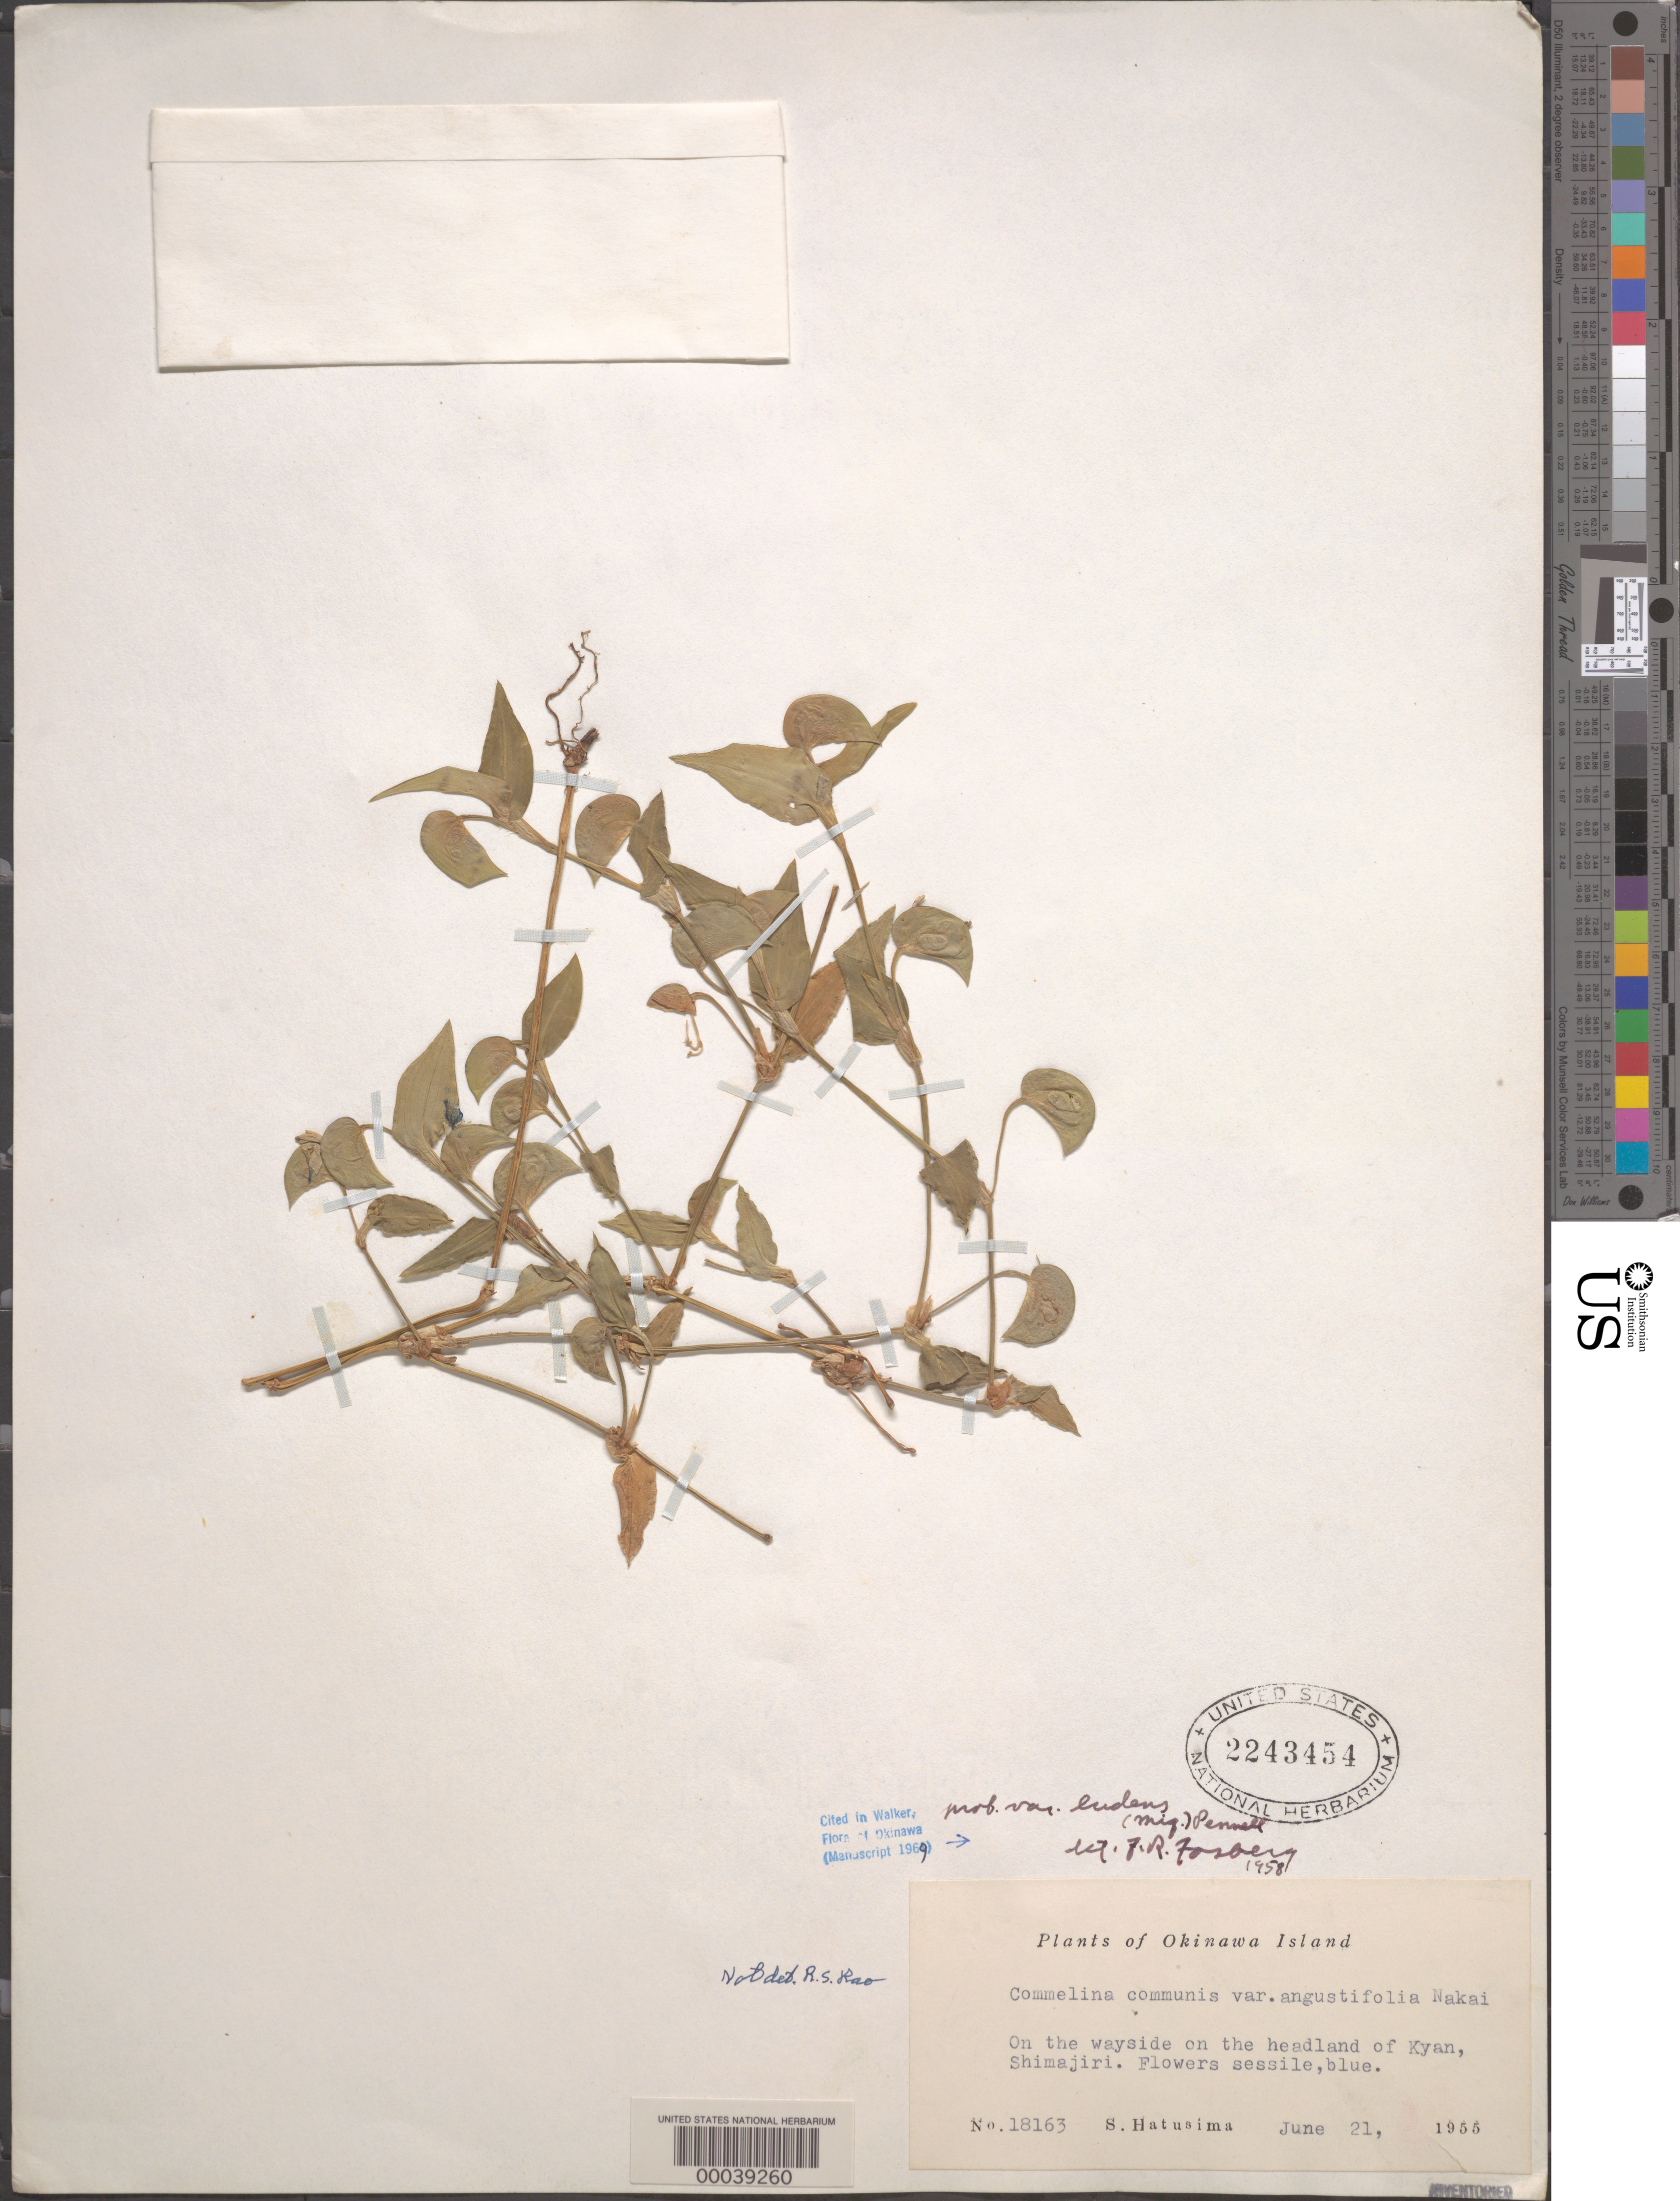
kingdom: Plantae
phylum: Tracheophyta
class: Liliopsida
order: Commelinales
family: Commelinaceae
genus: Commelina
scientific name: Commelina communis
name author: L.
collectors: S. Hatusima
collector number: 18163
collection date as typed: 21 Jun 1955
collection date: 1955-06-21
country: Japan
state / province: Okinawa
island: Ryukyu Is.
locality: Kyan, shimajiri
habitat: Wayside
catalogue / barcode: US 2243454